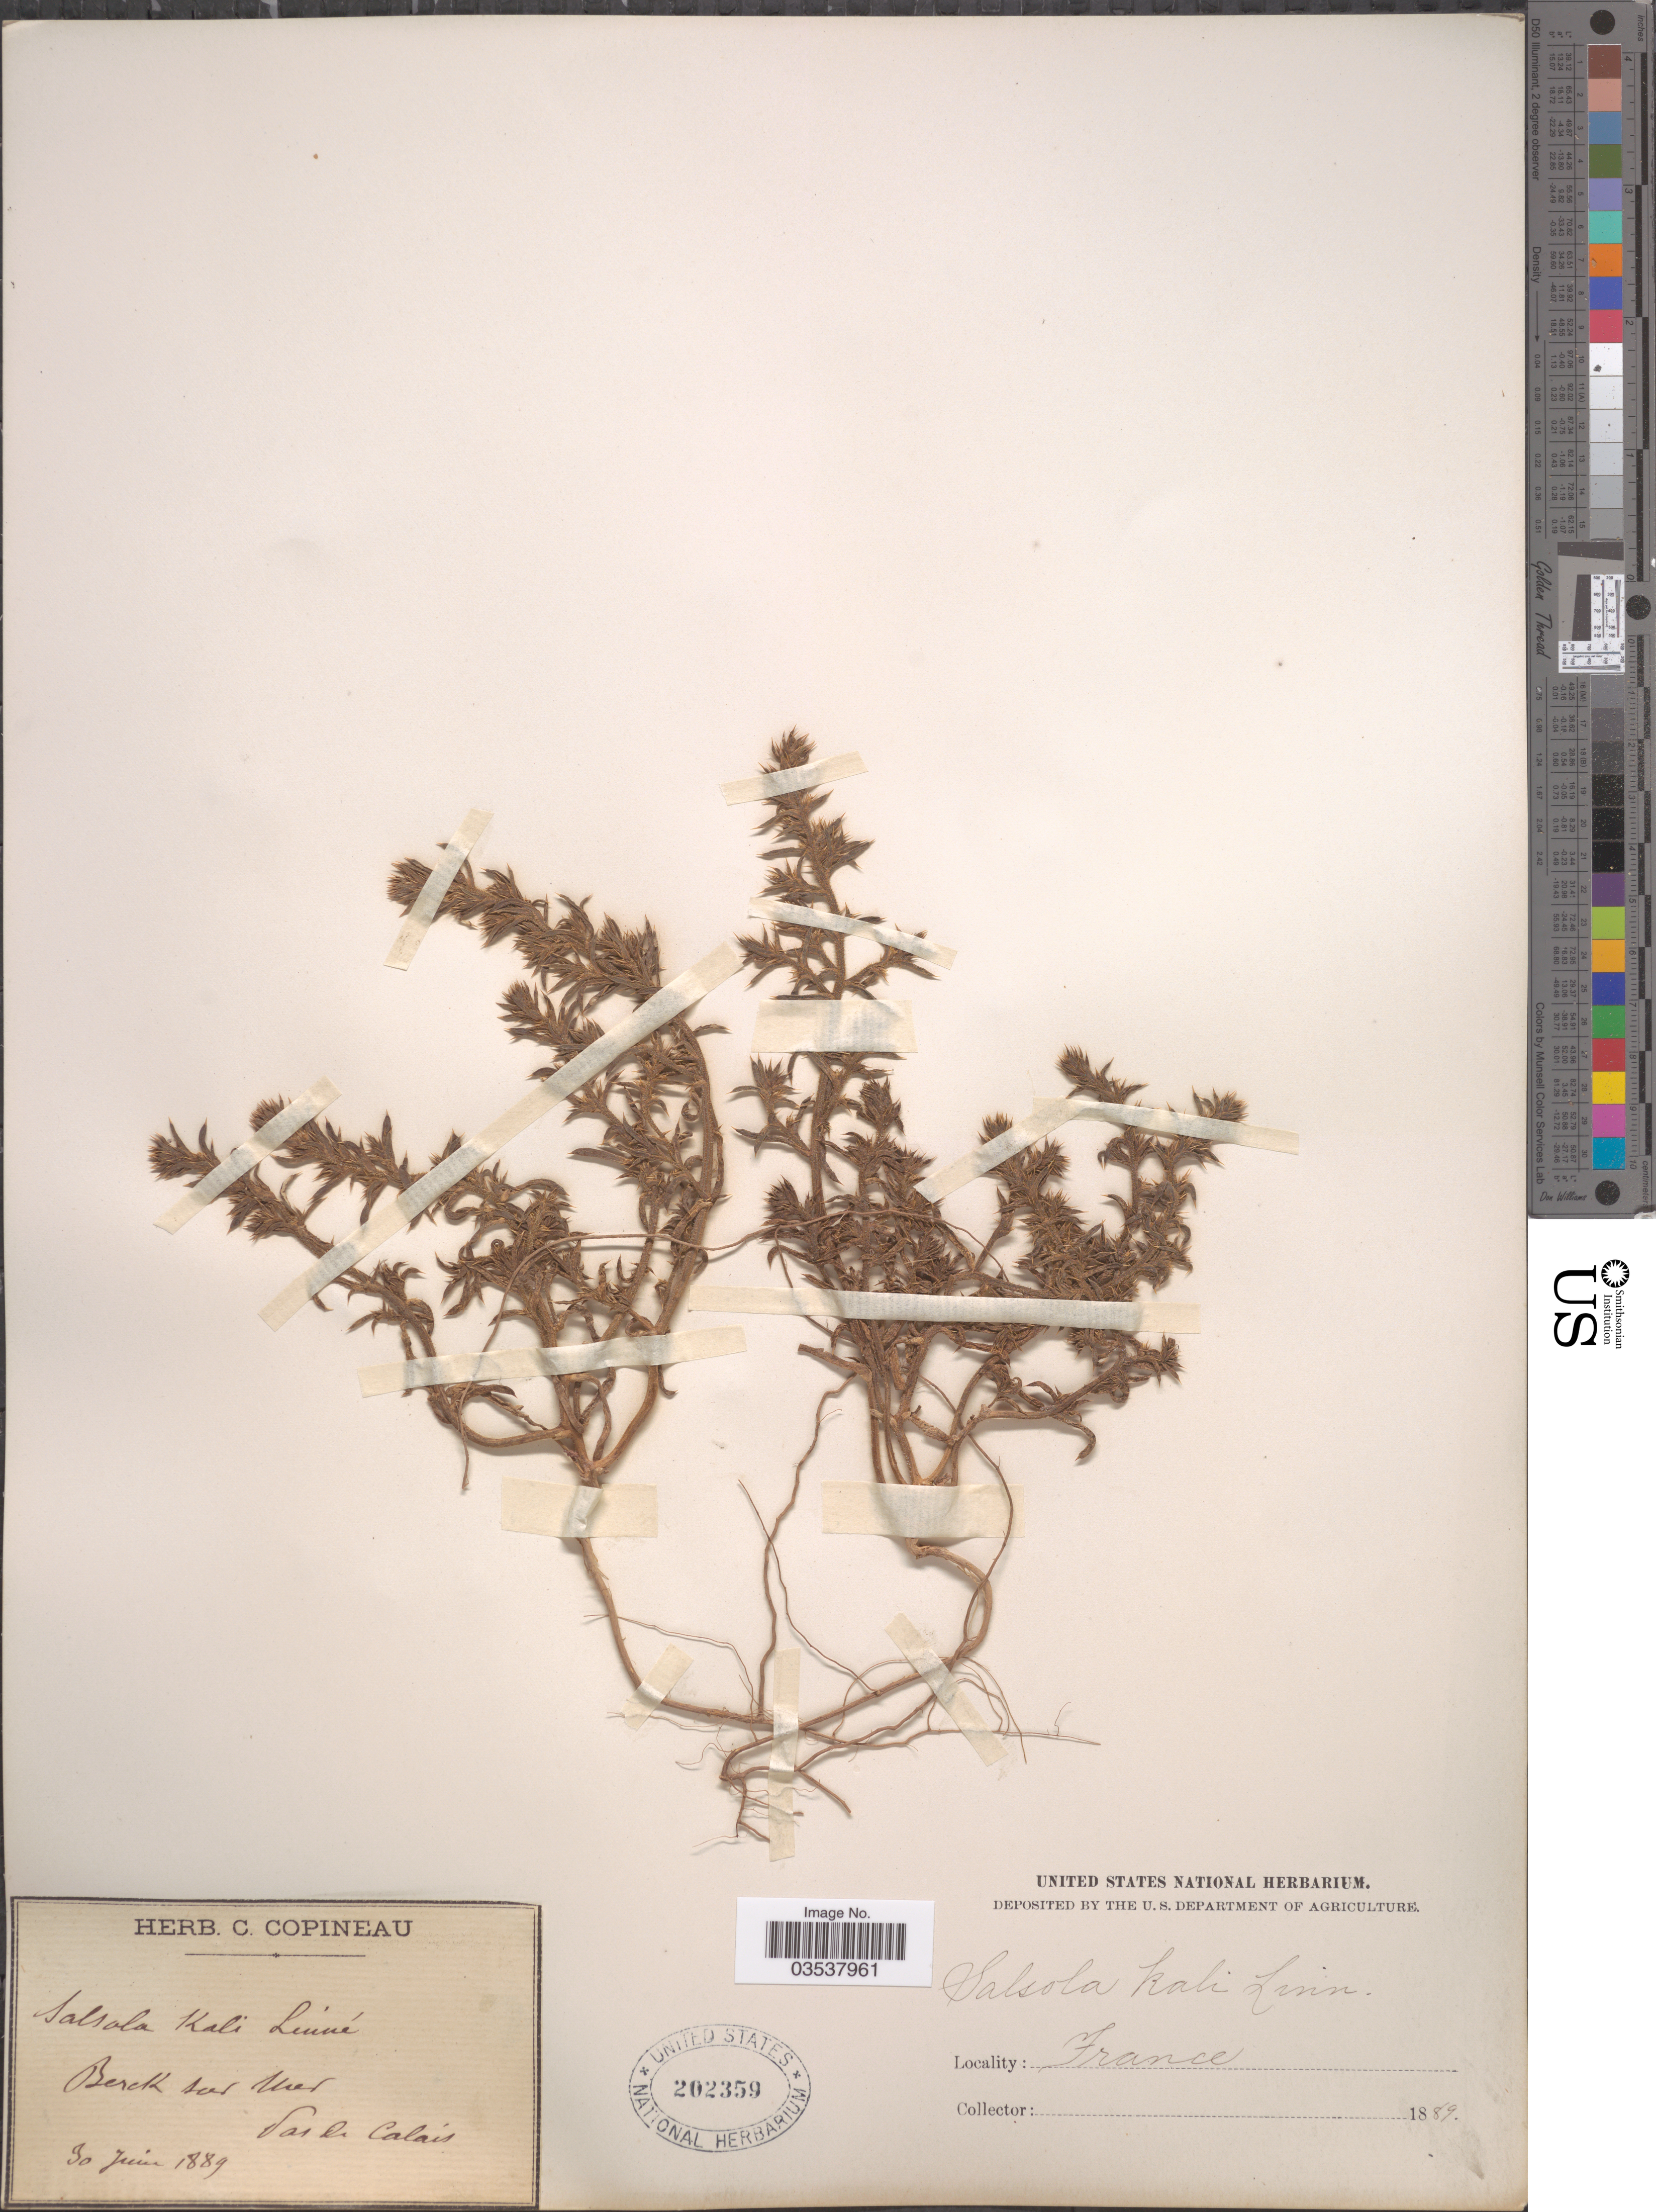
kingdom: Plantae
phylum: Tracheophyta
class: Magnoliopsida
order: Caryophyllales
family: Amaranthaceae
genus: Salsola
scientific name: Salsola kali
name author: L.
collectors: ex herb. C. Copineau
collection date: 1889-06-30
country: France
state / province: Hauts-de-France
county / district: Pas-de-Calais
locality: Pas de Calaís.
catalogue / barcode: US 202359